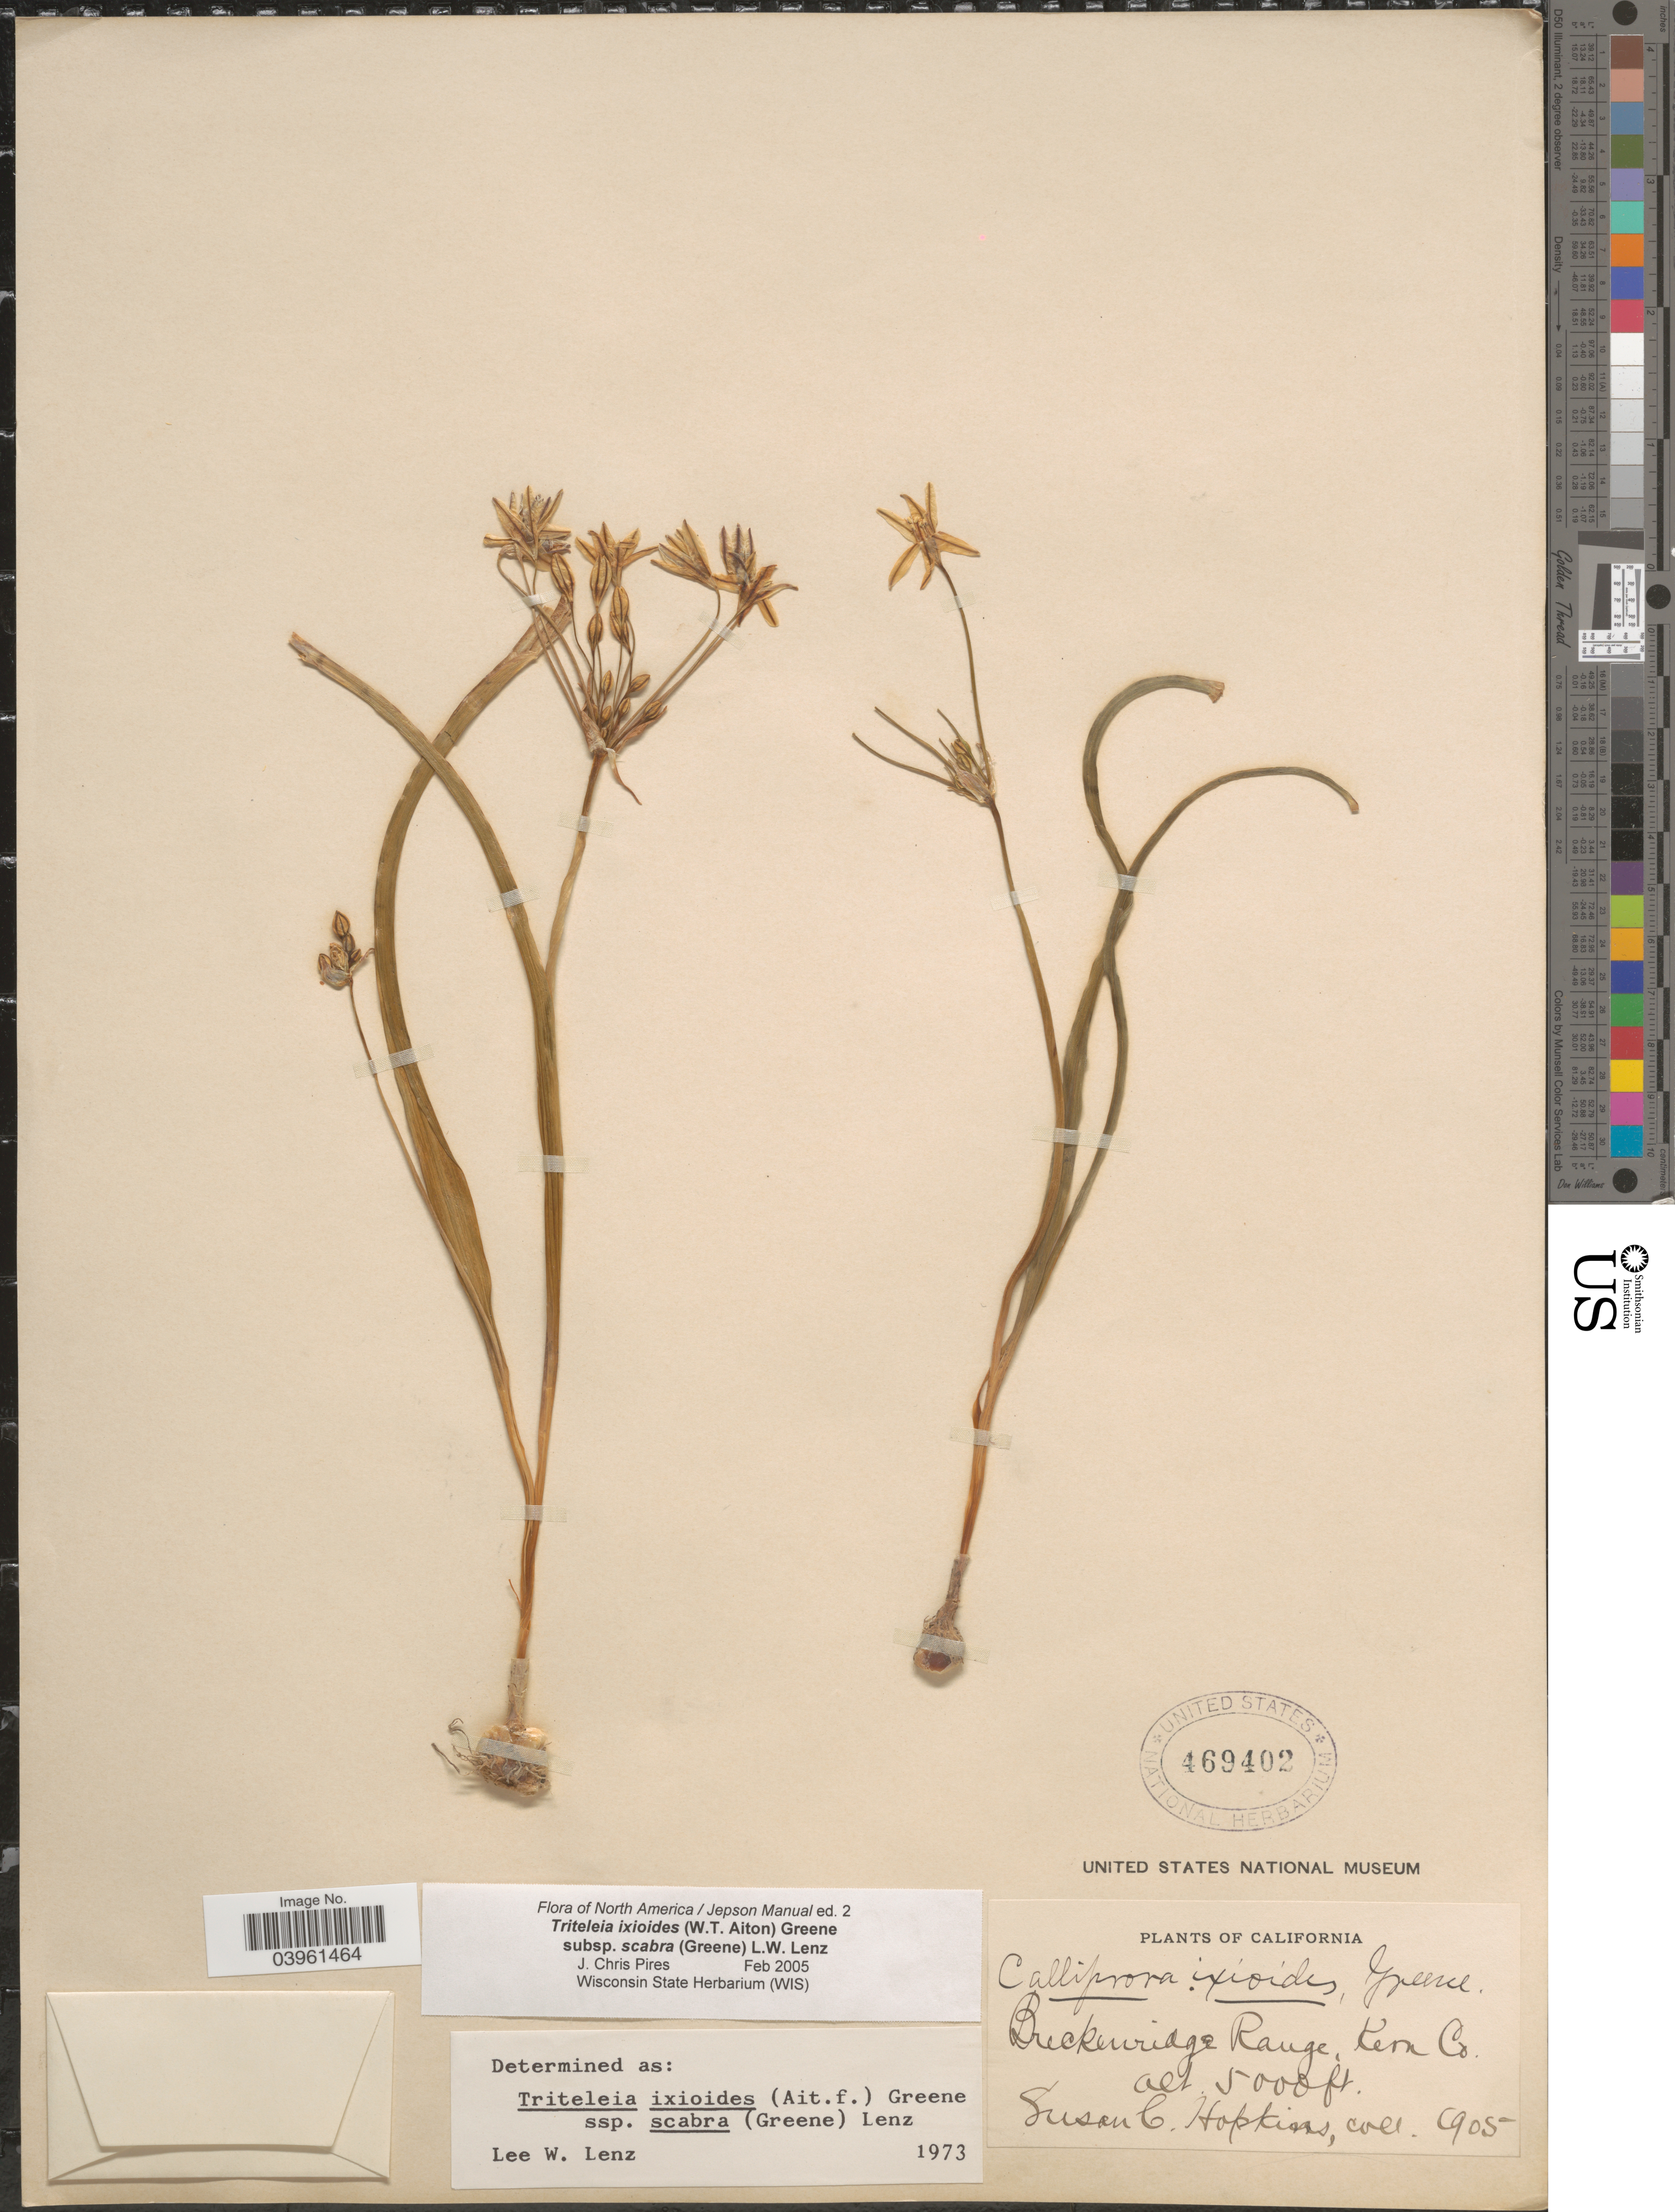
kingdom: Plantae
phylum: Tracheophyta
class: Liliopsida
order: Asparagales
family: Asparagaceae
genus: Triteleia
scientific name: Triteleia ixioides subsp. scabra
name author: (R. Br.) Greene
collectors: S. Hopkins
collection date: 1905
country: United States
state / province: California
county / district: Kern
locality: Breckenridge Range, Kern Co.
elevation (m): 1524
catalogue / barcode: US 469402